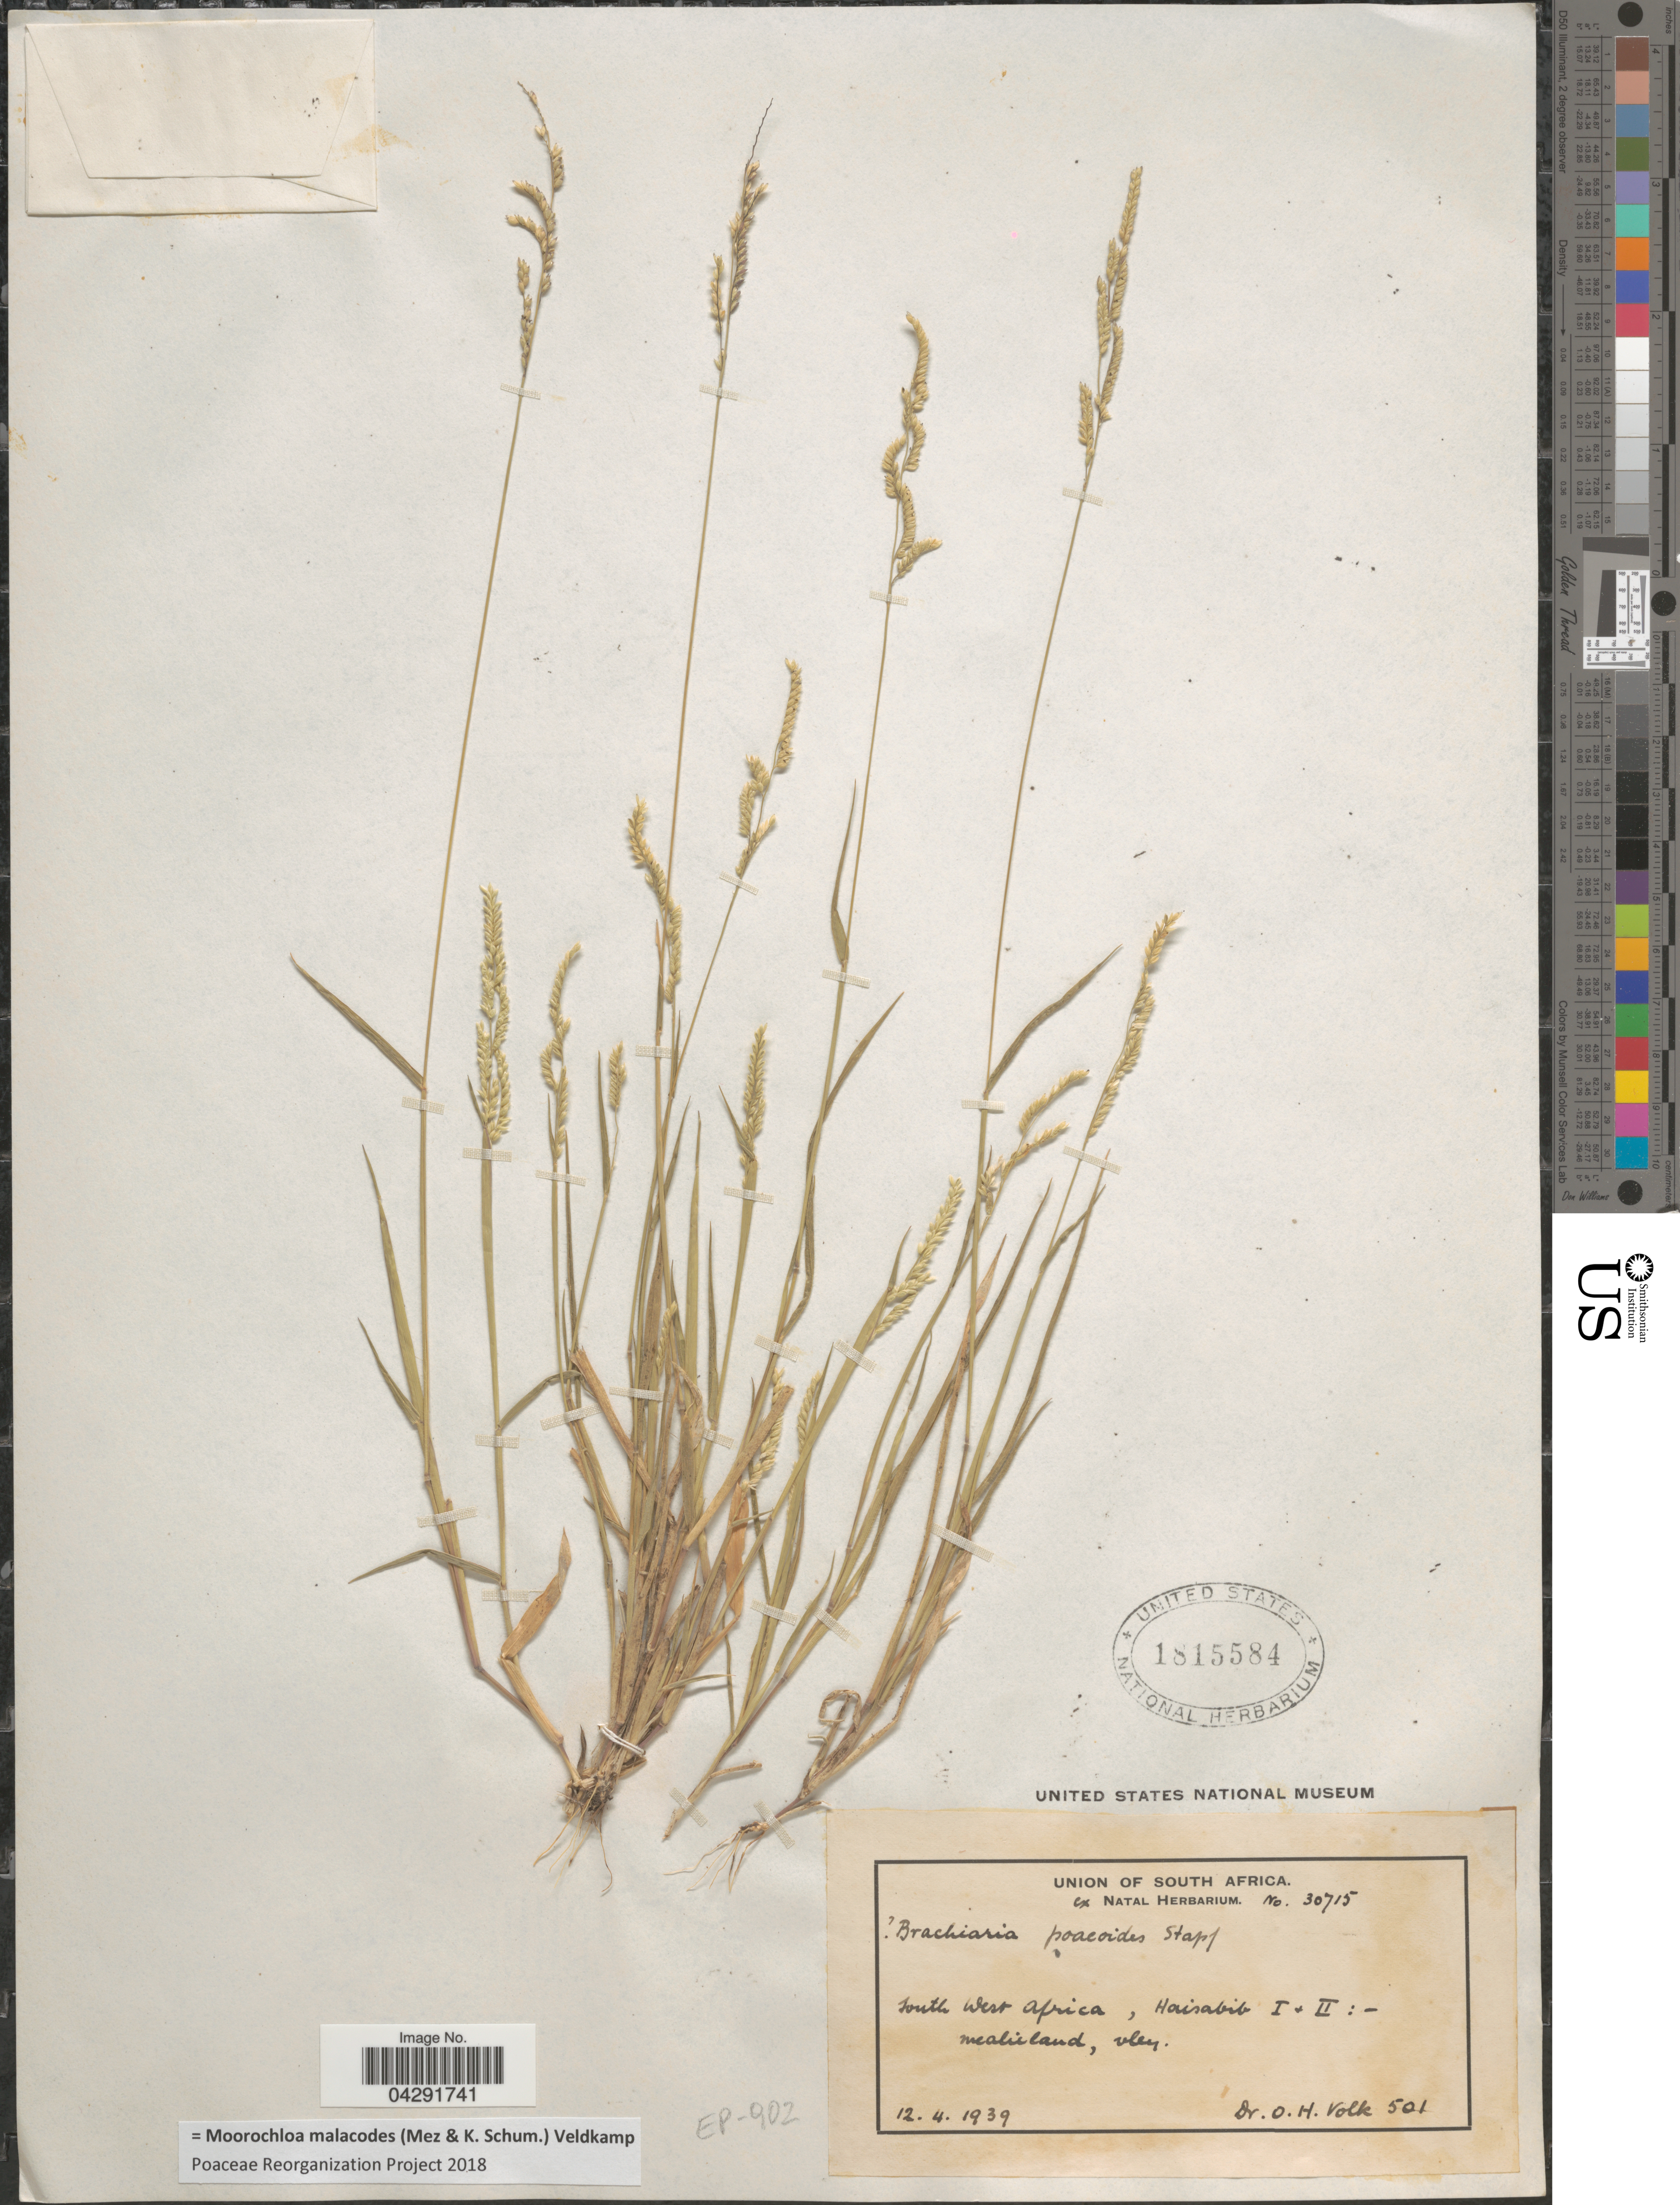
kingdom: Plantae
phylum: Tracheophyta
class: Liliopsida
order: Poales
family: Poaceae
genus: Moorochloa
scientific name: Moorochloa malacodes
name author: (Mez & K. Schum.) Veldkamp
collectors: O. Volk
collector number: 501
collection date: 1939-04-12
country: Namibia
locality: Union of South Africa. South West Africa, Haisabib I + II.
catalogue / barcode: US 1815584